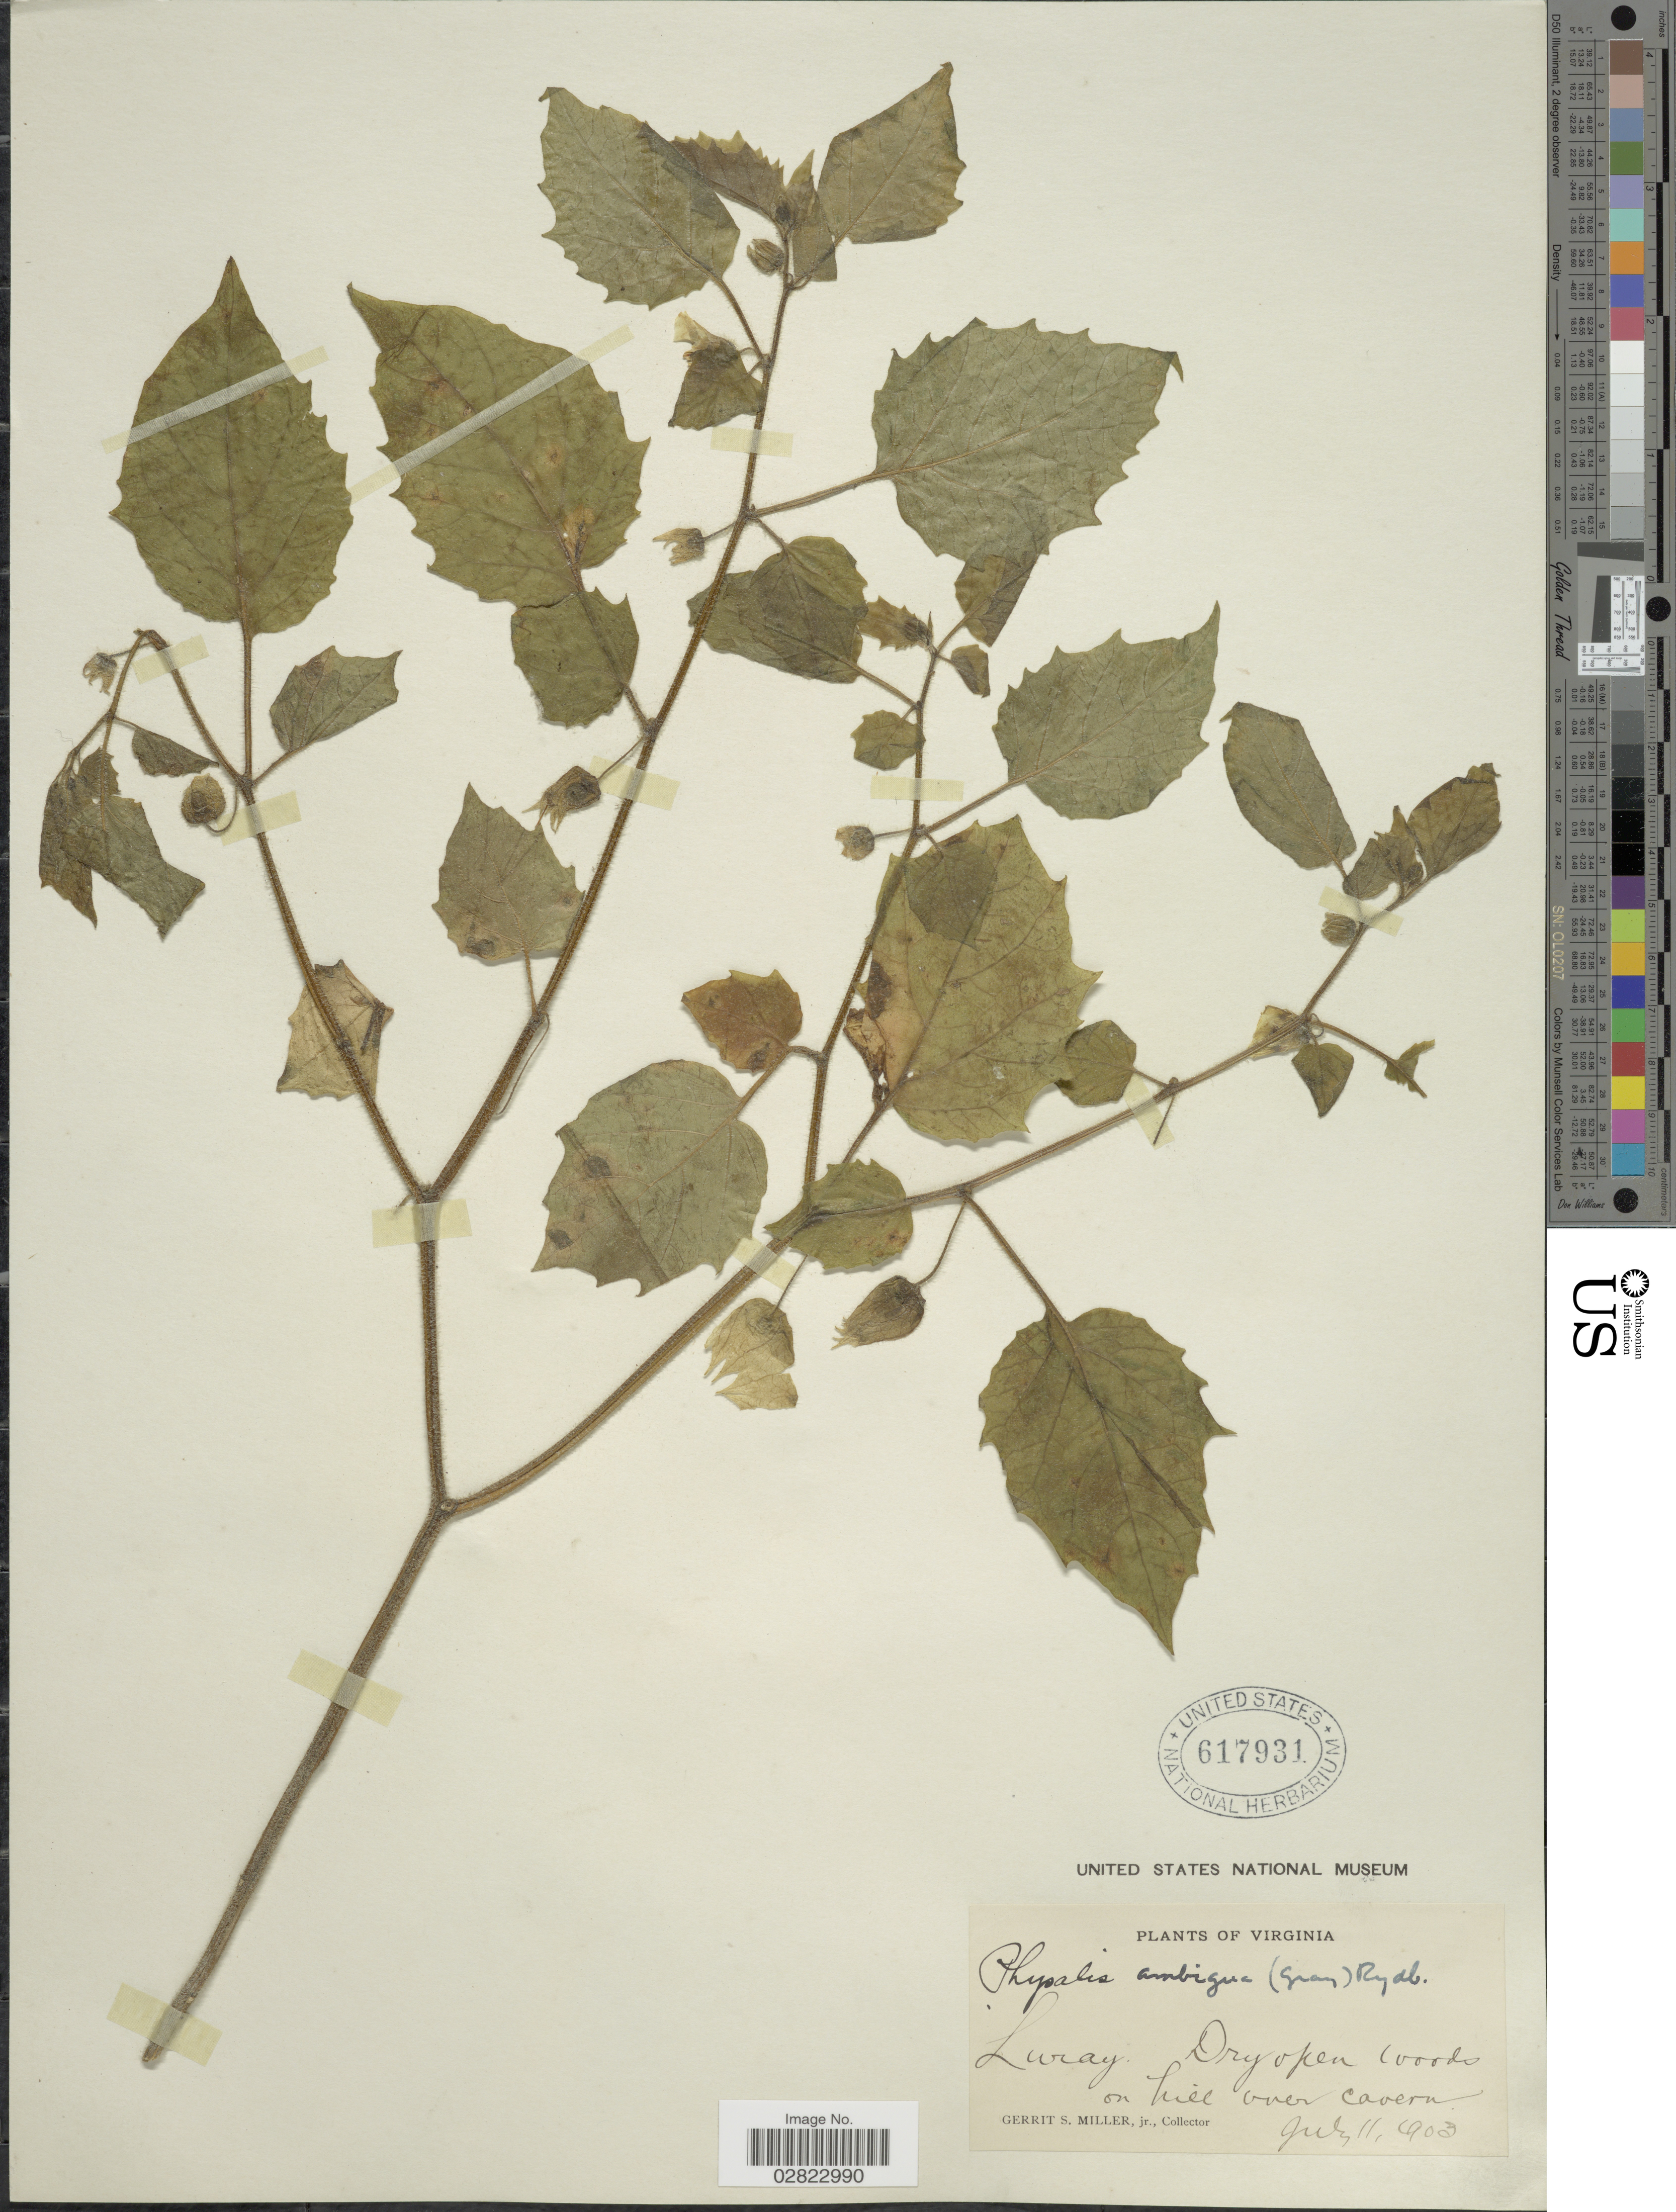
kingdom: Plantae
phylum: Tracheophyta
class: Magnoliopsida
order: Solanales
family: Solanaceae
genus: Physalis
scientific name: Physalis ambigua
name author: (A. Gray) Britton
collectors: G. S. Miller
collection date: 1903-07-11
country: United States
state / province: Virginia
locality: Luray.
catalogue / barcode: US 617931